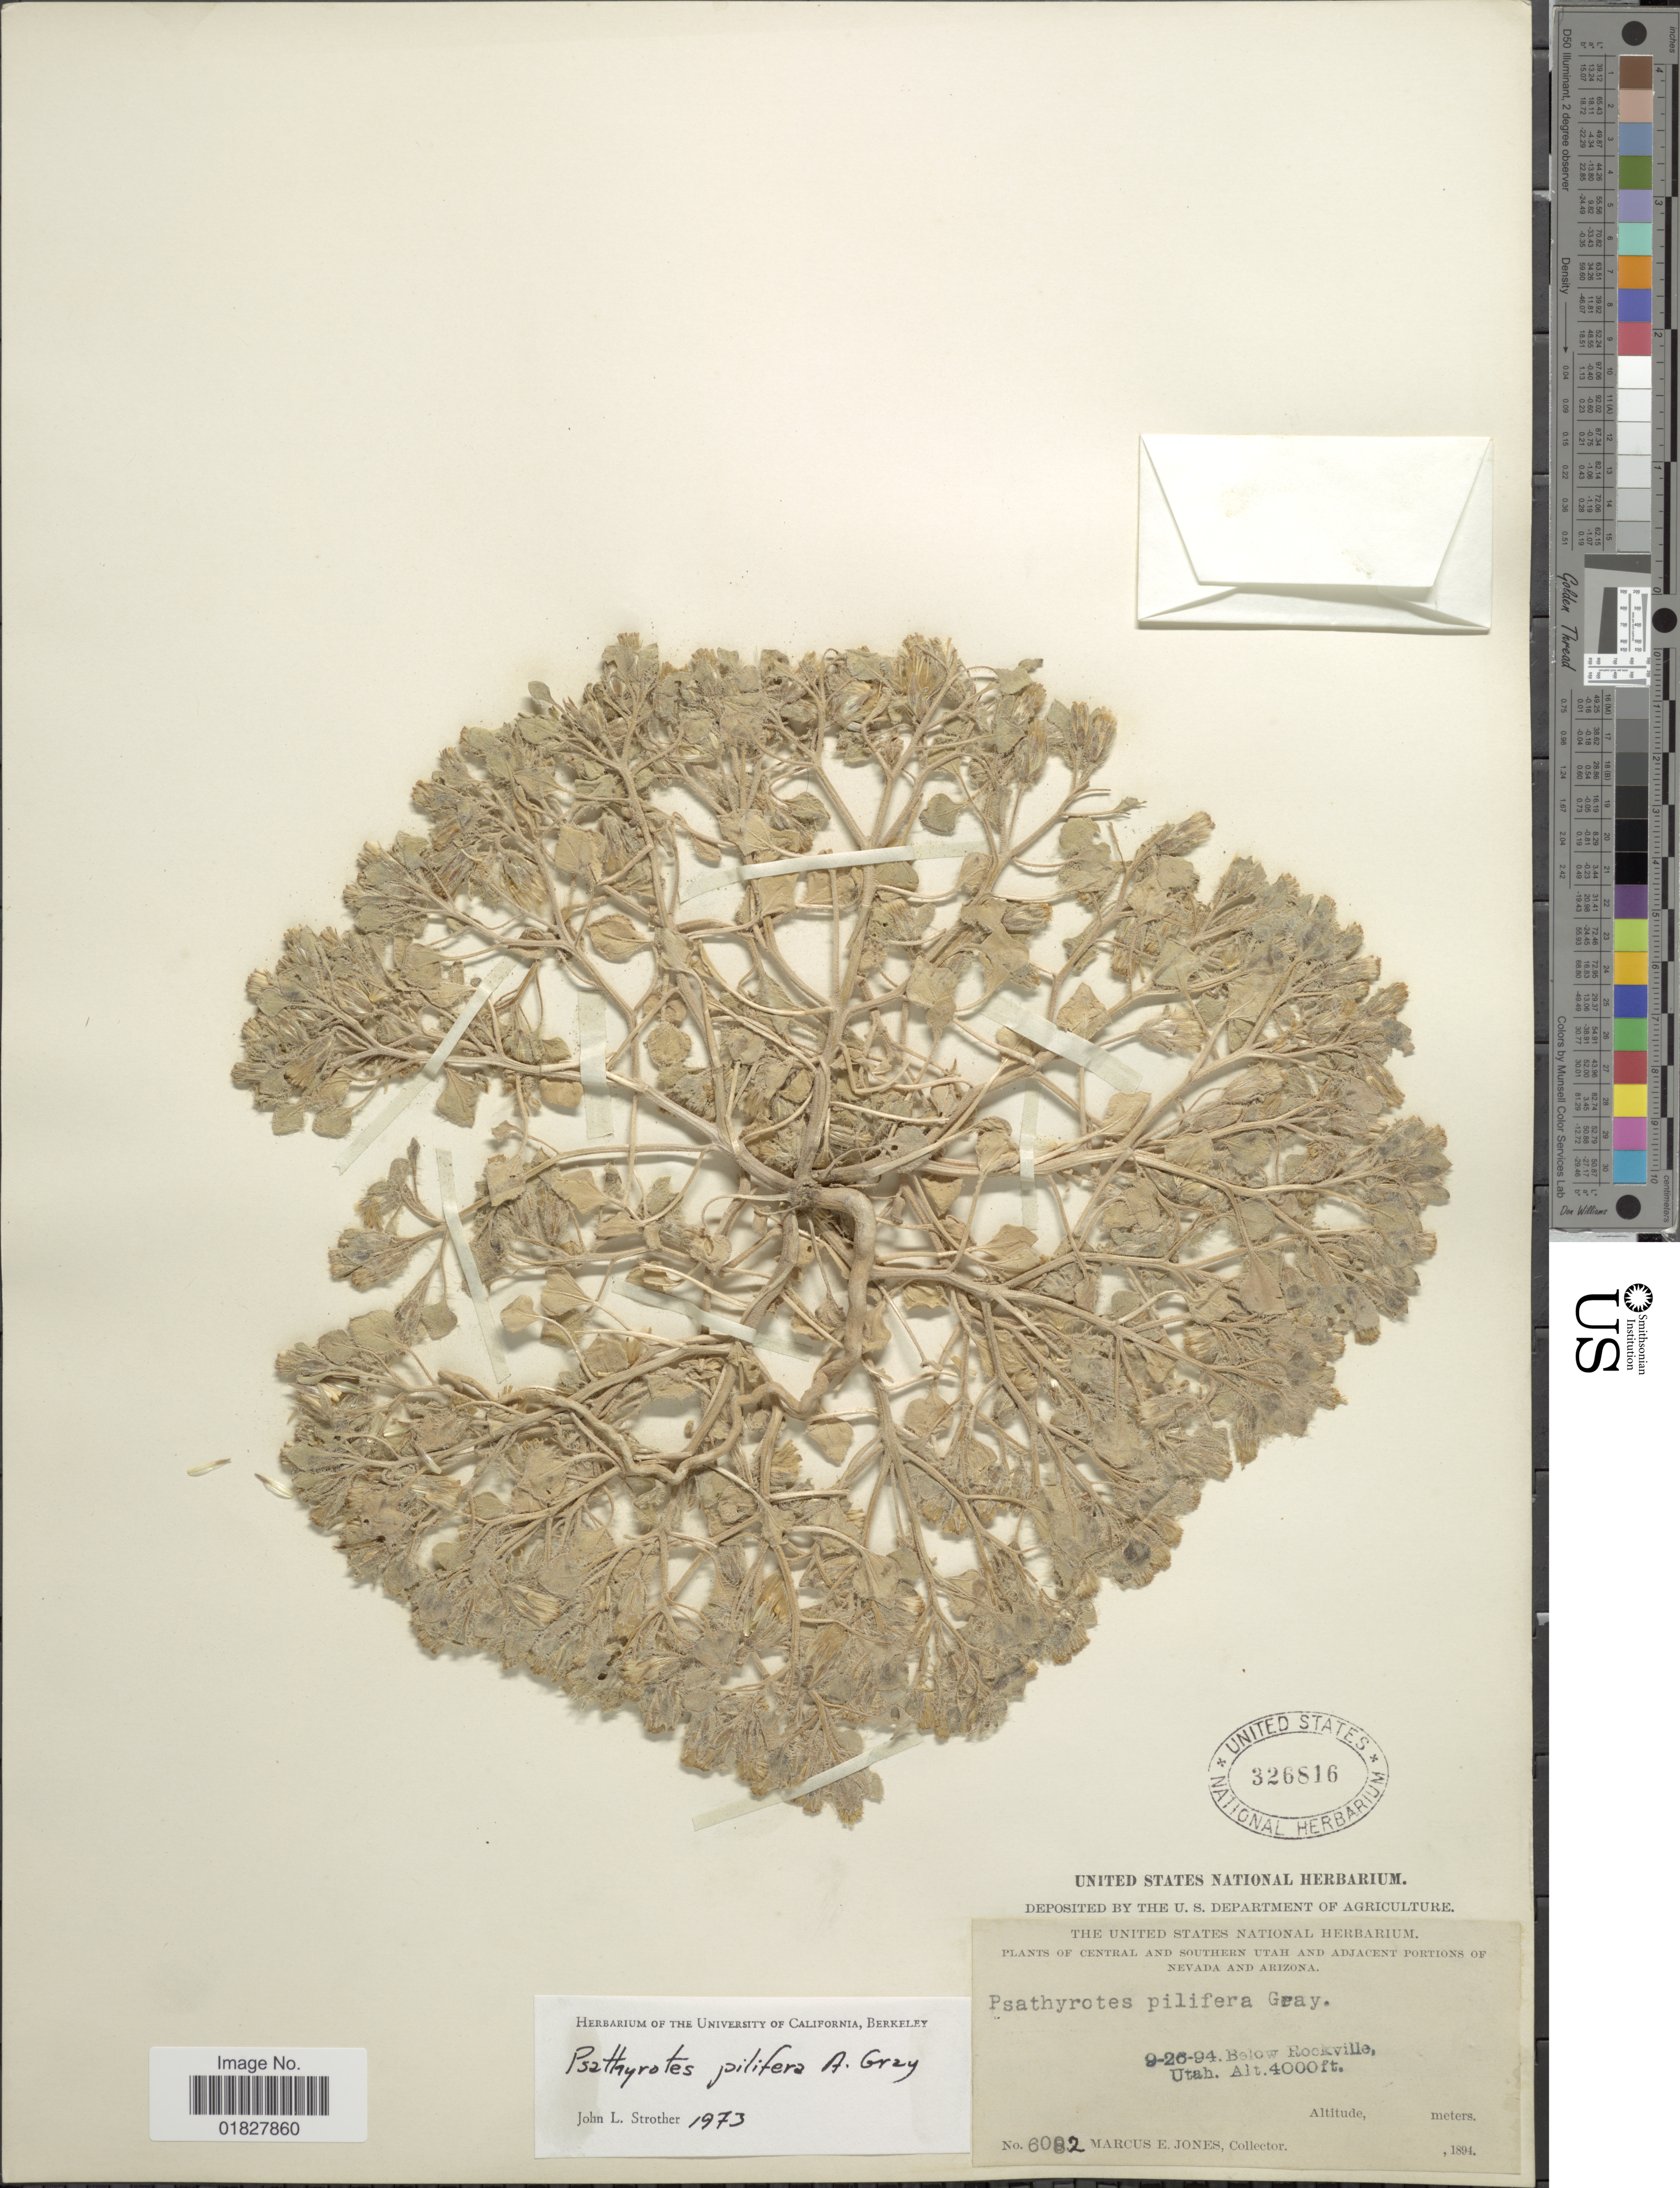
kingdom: Plantae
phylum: Tracheophyta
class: Magnoliopsida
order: Asterales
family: Asteraceae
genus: Psathyrotes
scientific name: Psathyrotes pilifera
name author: A. Gray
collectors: M. E. Jones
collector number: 6082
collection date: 1894-09-26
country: United States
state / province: Utah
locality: Below Rockville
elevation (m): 1219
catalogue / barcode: US 326816